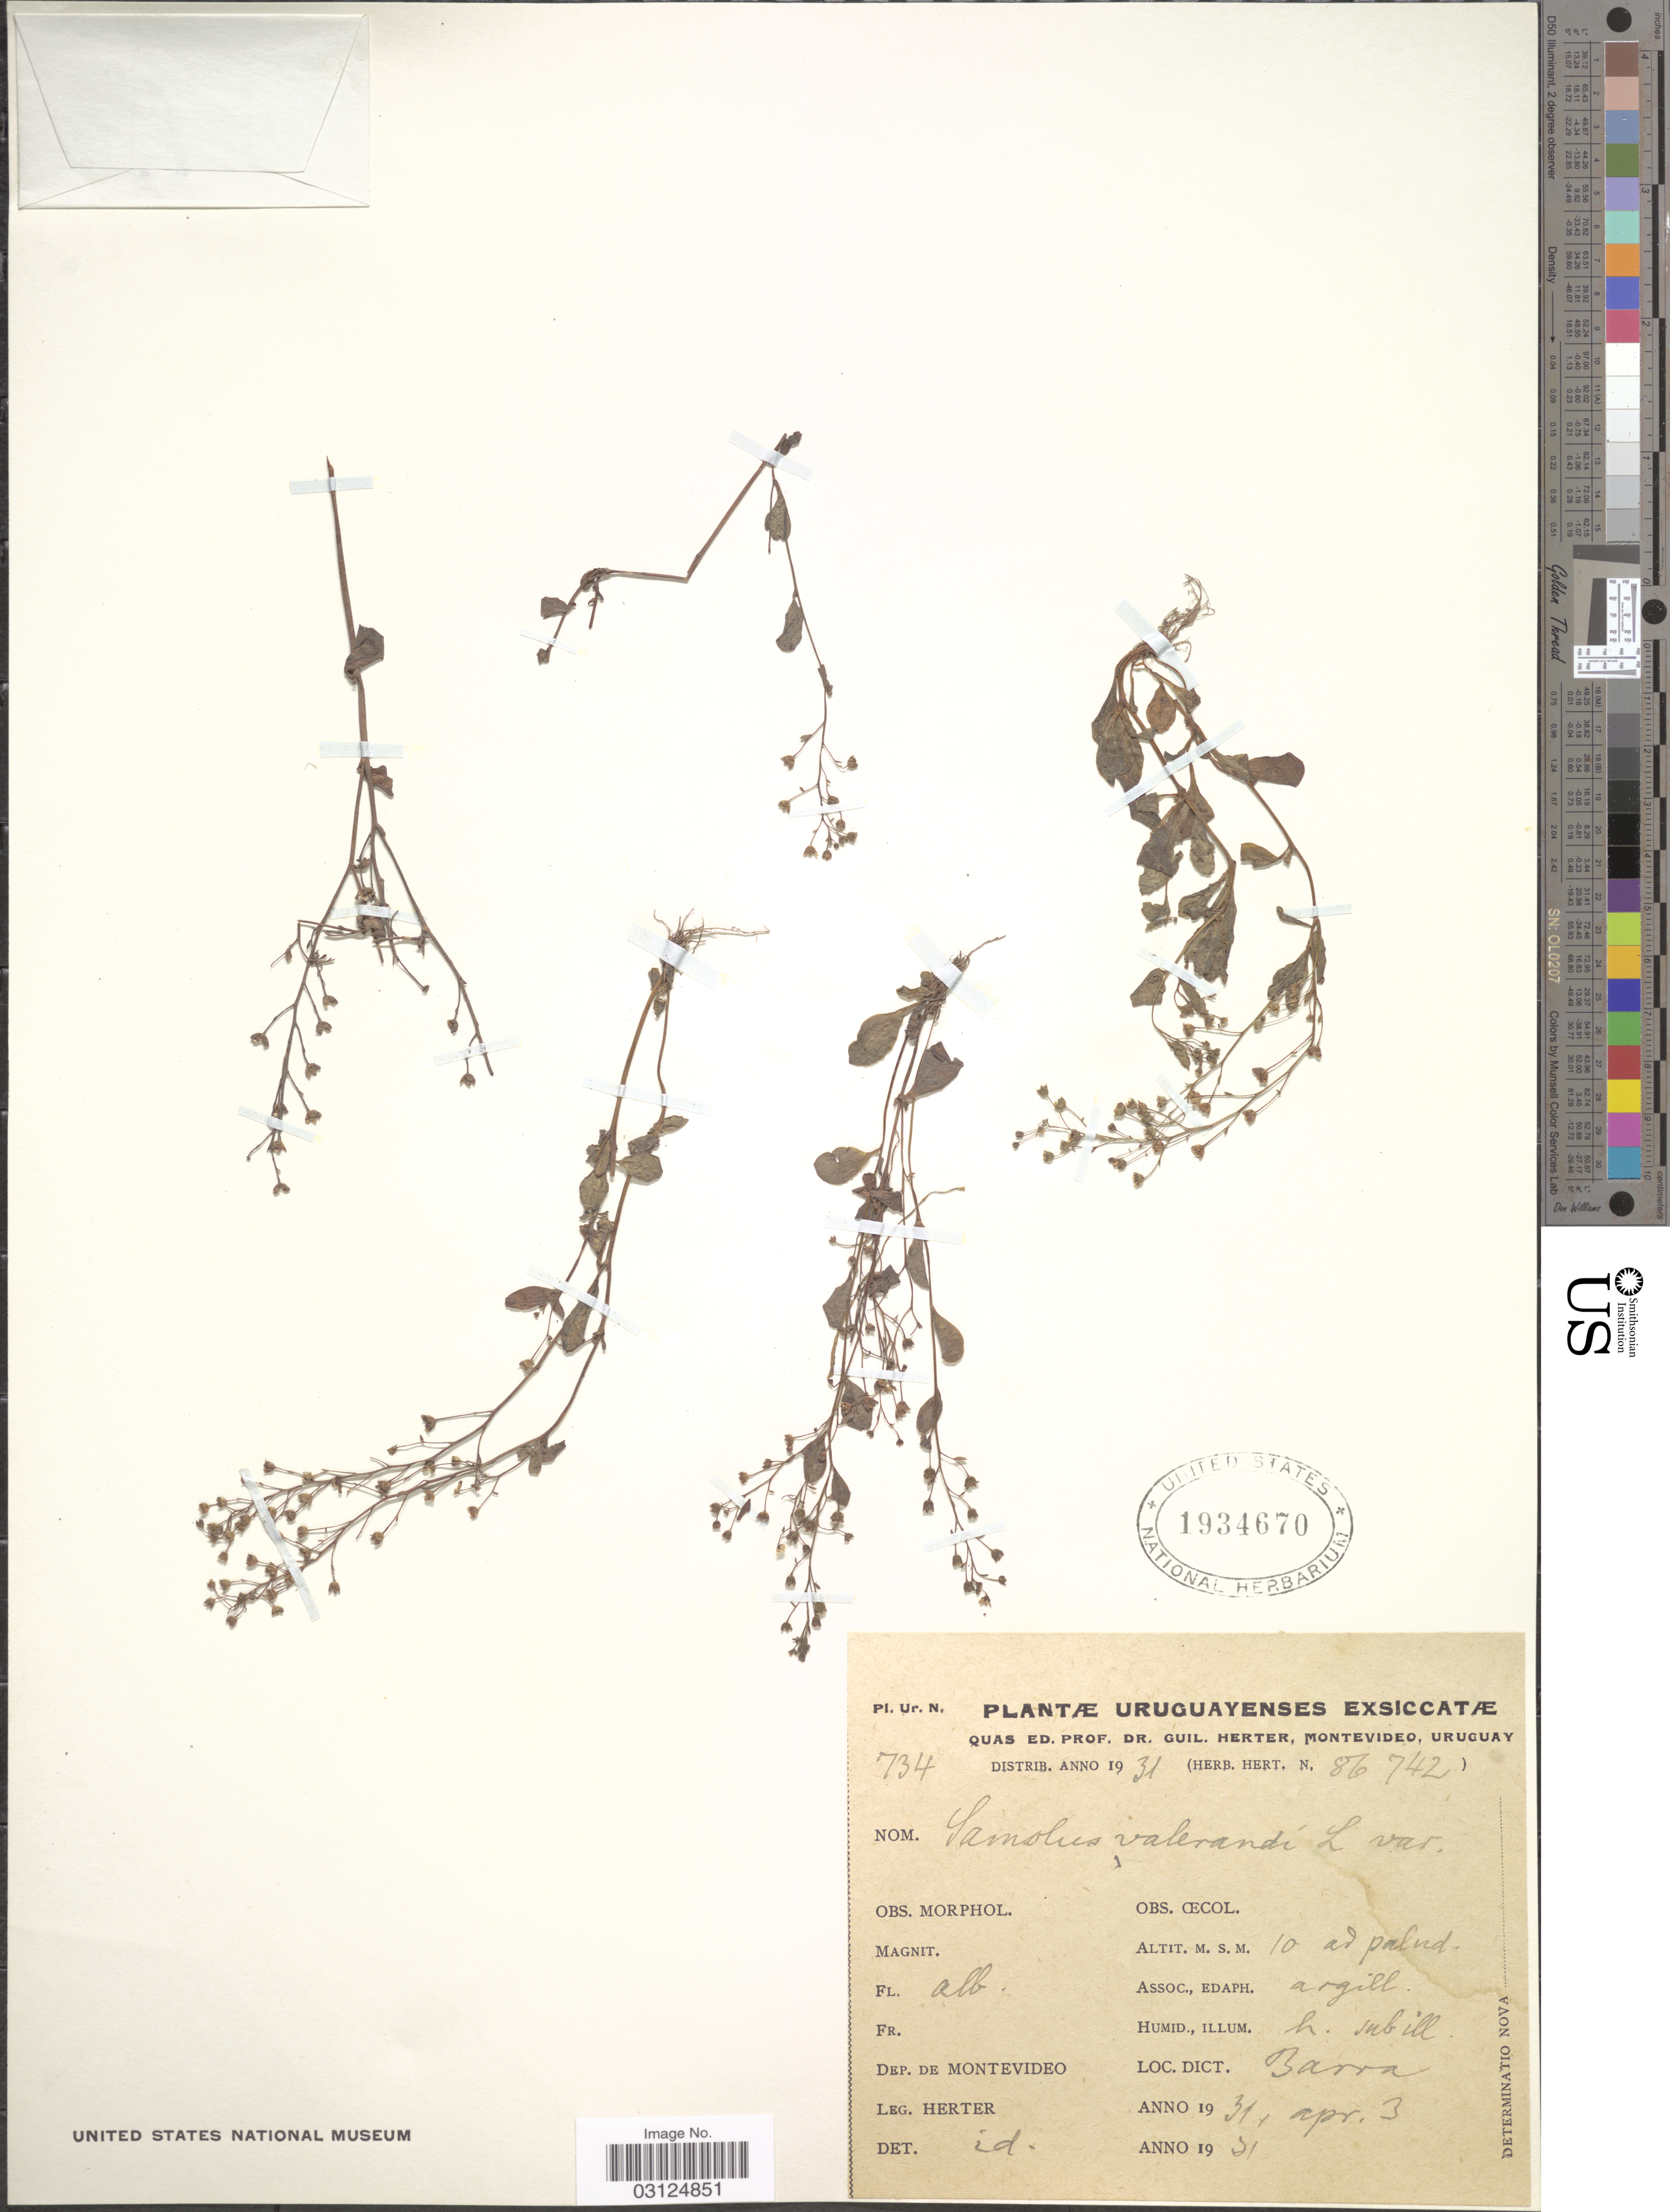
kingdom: Plantae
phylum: Tracheophyta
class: Magnoliopsida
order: Ericales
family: Primulaceae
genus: Samolus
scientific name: Samolus valerandi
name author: L.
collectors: G. Herter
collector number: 734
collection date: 1931-04-03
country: Uruguay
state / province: Montevideo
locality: Dep. de Montevideo. Barra.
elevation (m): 10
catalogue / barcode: US 1934670